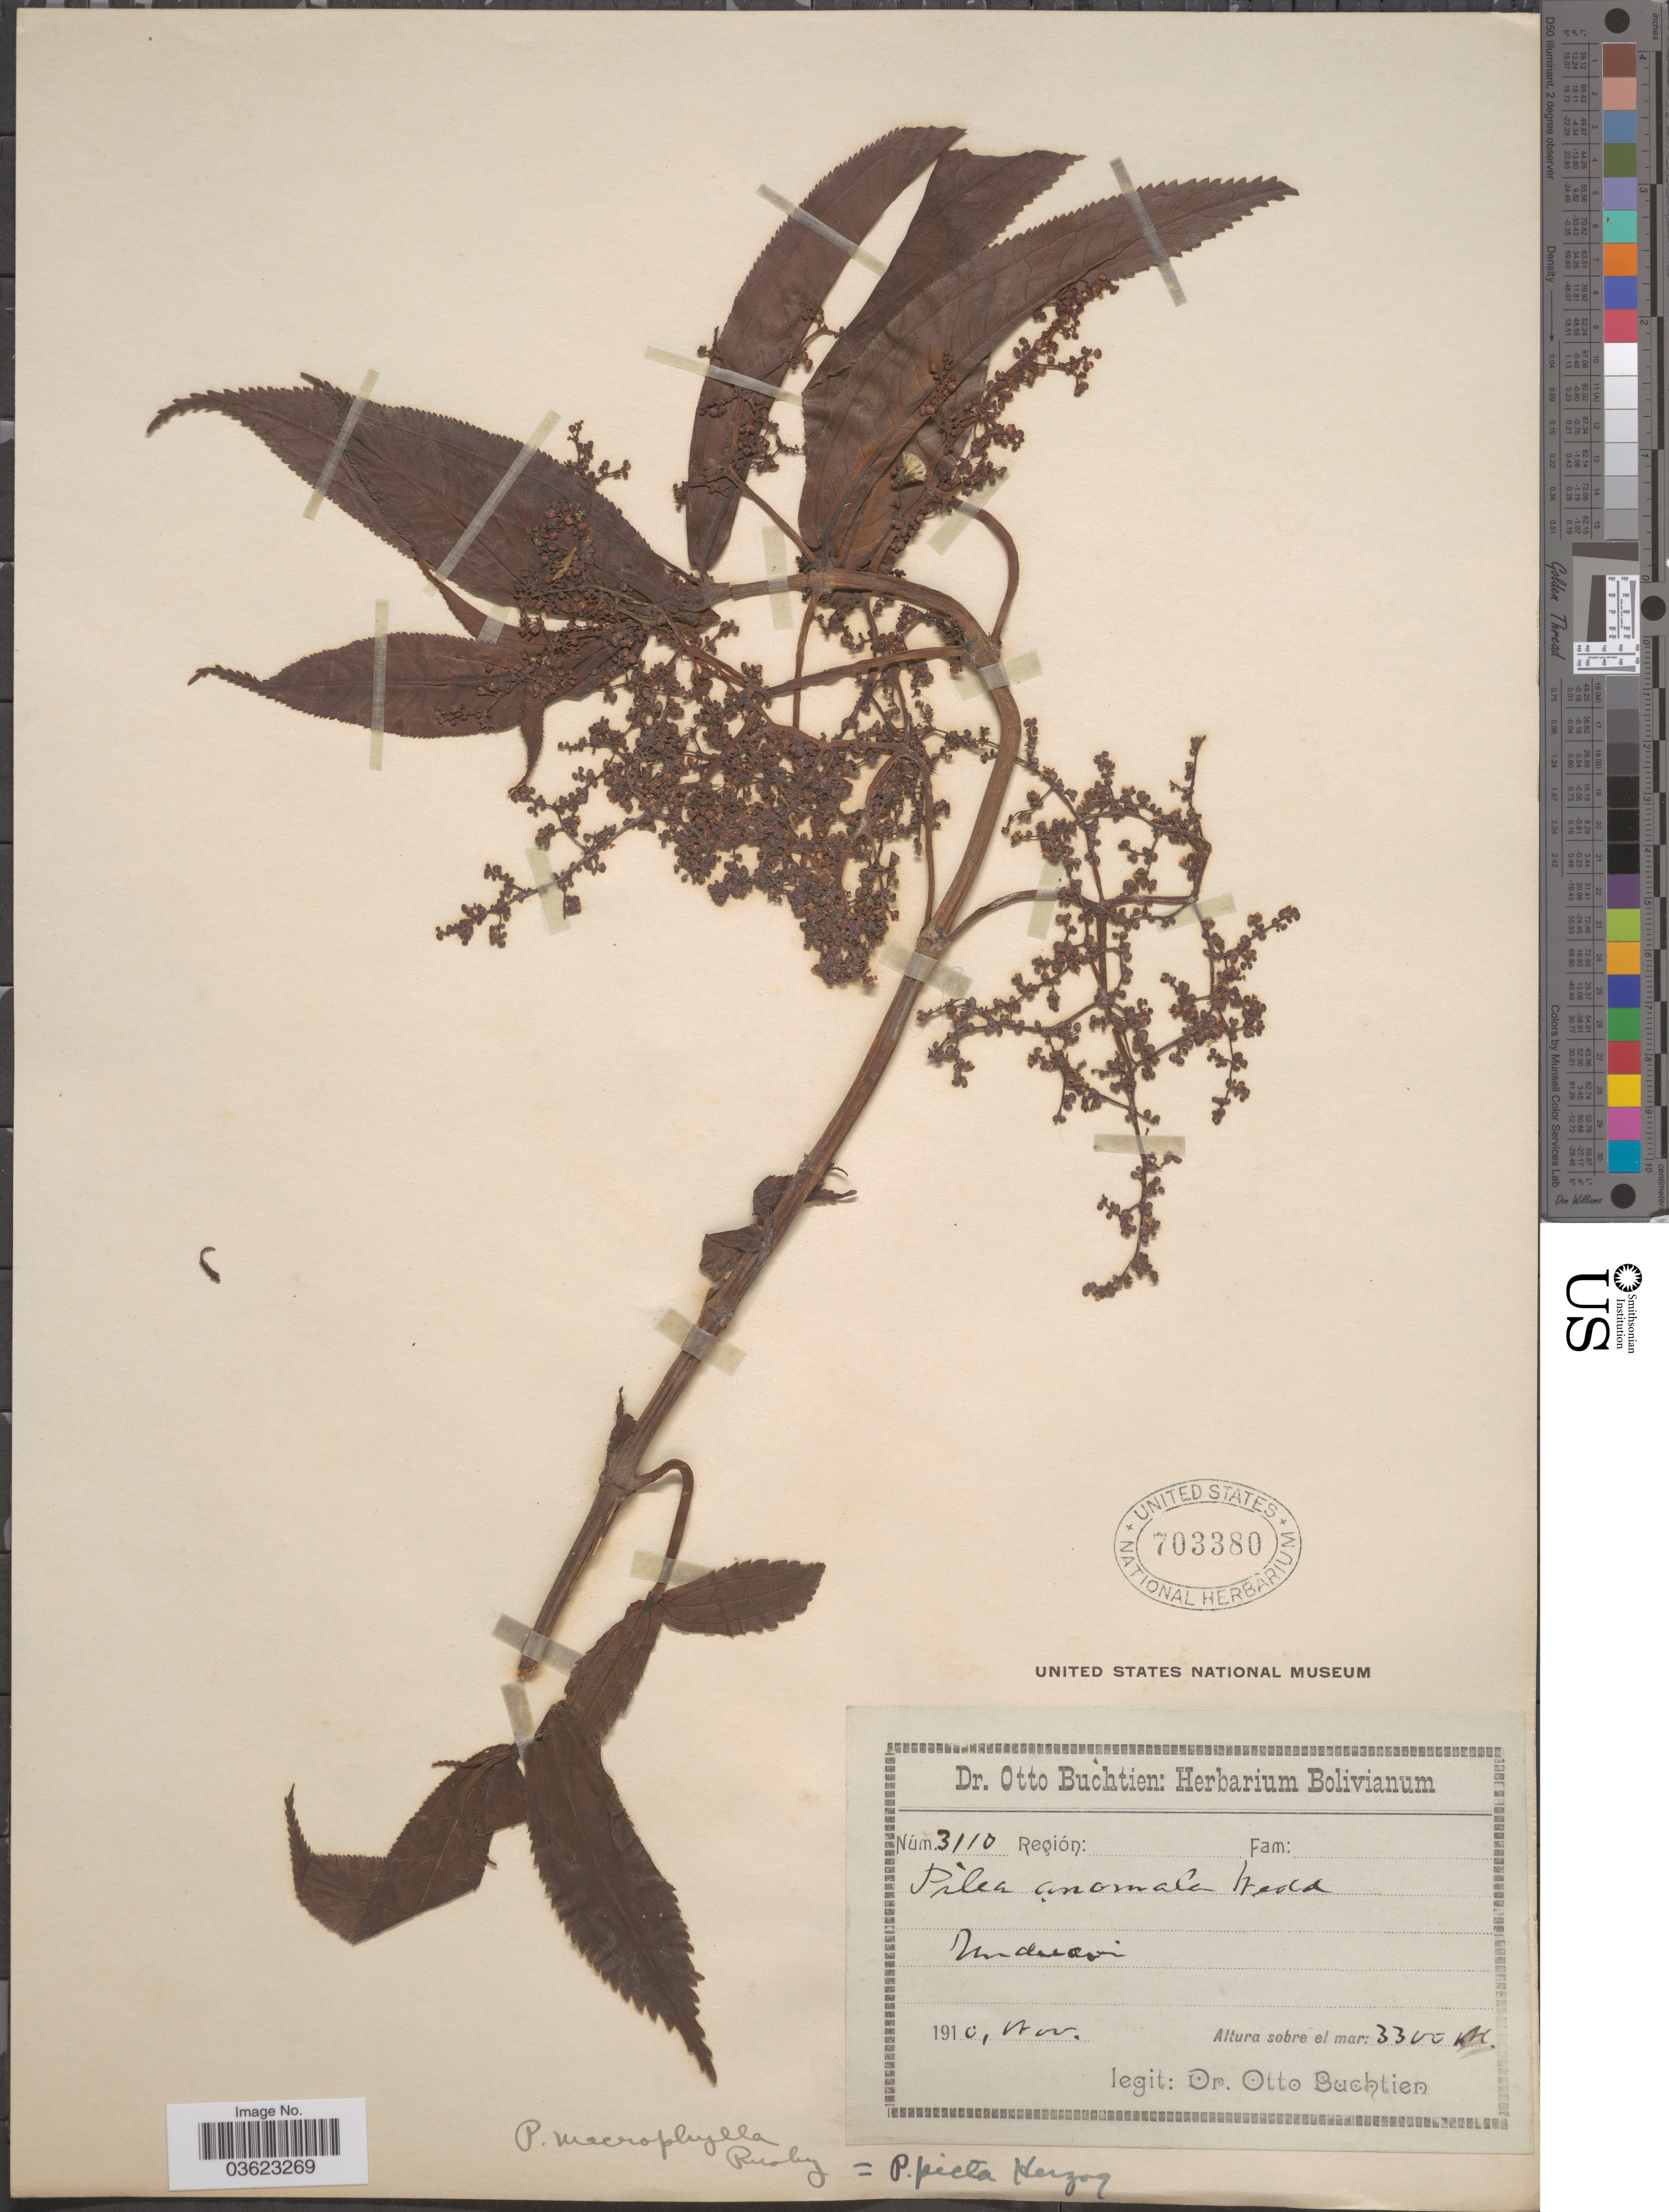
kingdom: Plantae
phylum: Tracheophyta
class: Magnoliopsida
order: Rosales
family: Urticaceae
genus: Pilea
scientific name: Pilea picta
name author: Herzog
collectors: O. Buchtien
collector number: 3110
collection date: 1910-11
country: Bolivia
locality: Unduavi.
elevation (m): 3300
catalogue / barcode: US 703380